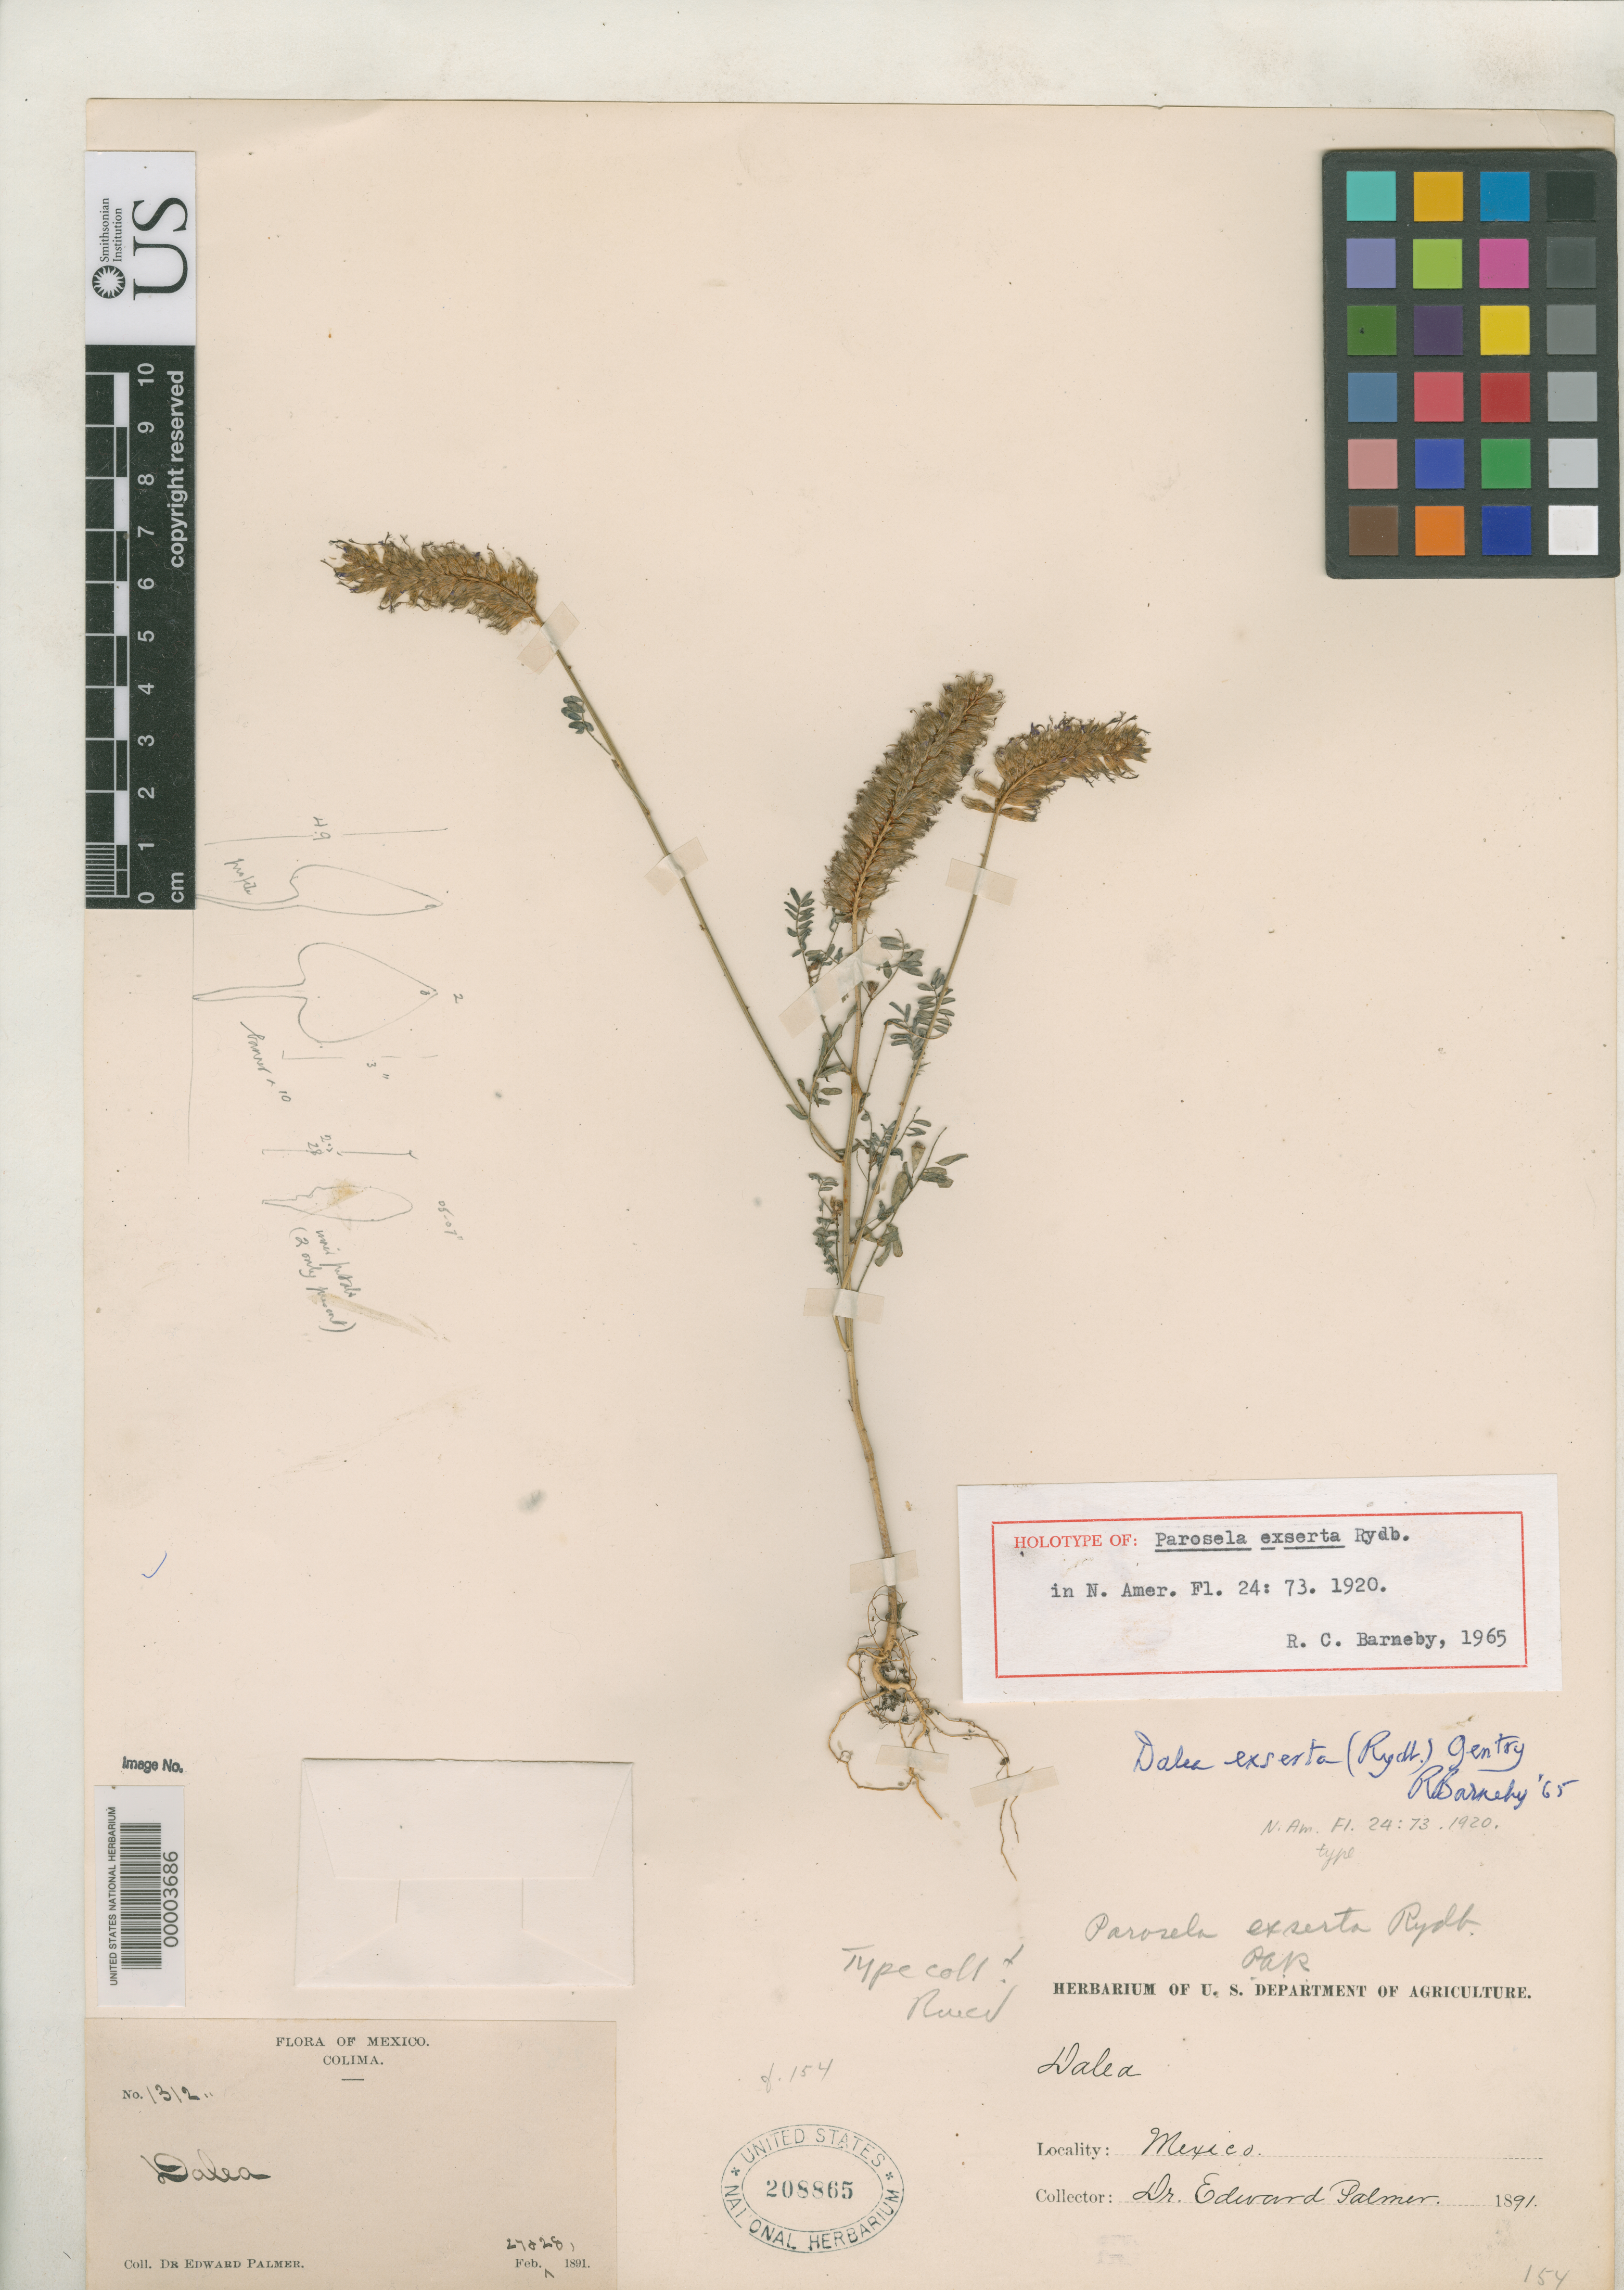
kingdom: Plantae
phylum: Tracheophyta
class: Magnoliopsida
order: Fabales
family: Fabaceae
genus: Parosela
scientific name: Parosela exserta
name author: Rydb.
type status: Holotype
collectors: E. Palmer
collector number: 1312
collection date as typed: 27 Feb 1891 and 28 Feb 1891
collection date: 1891-02-27,1891-02-28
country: Mexico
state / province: Colima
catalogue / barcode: US 208865